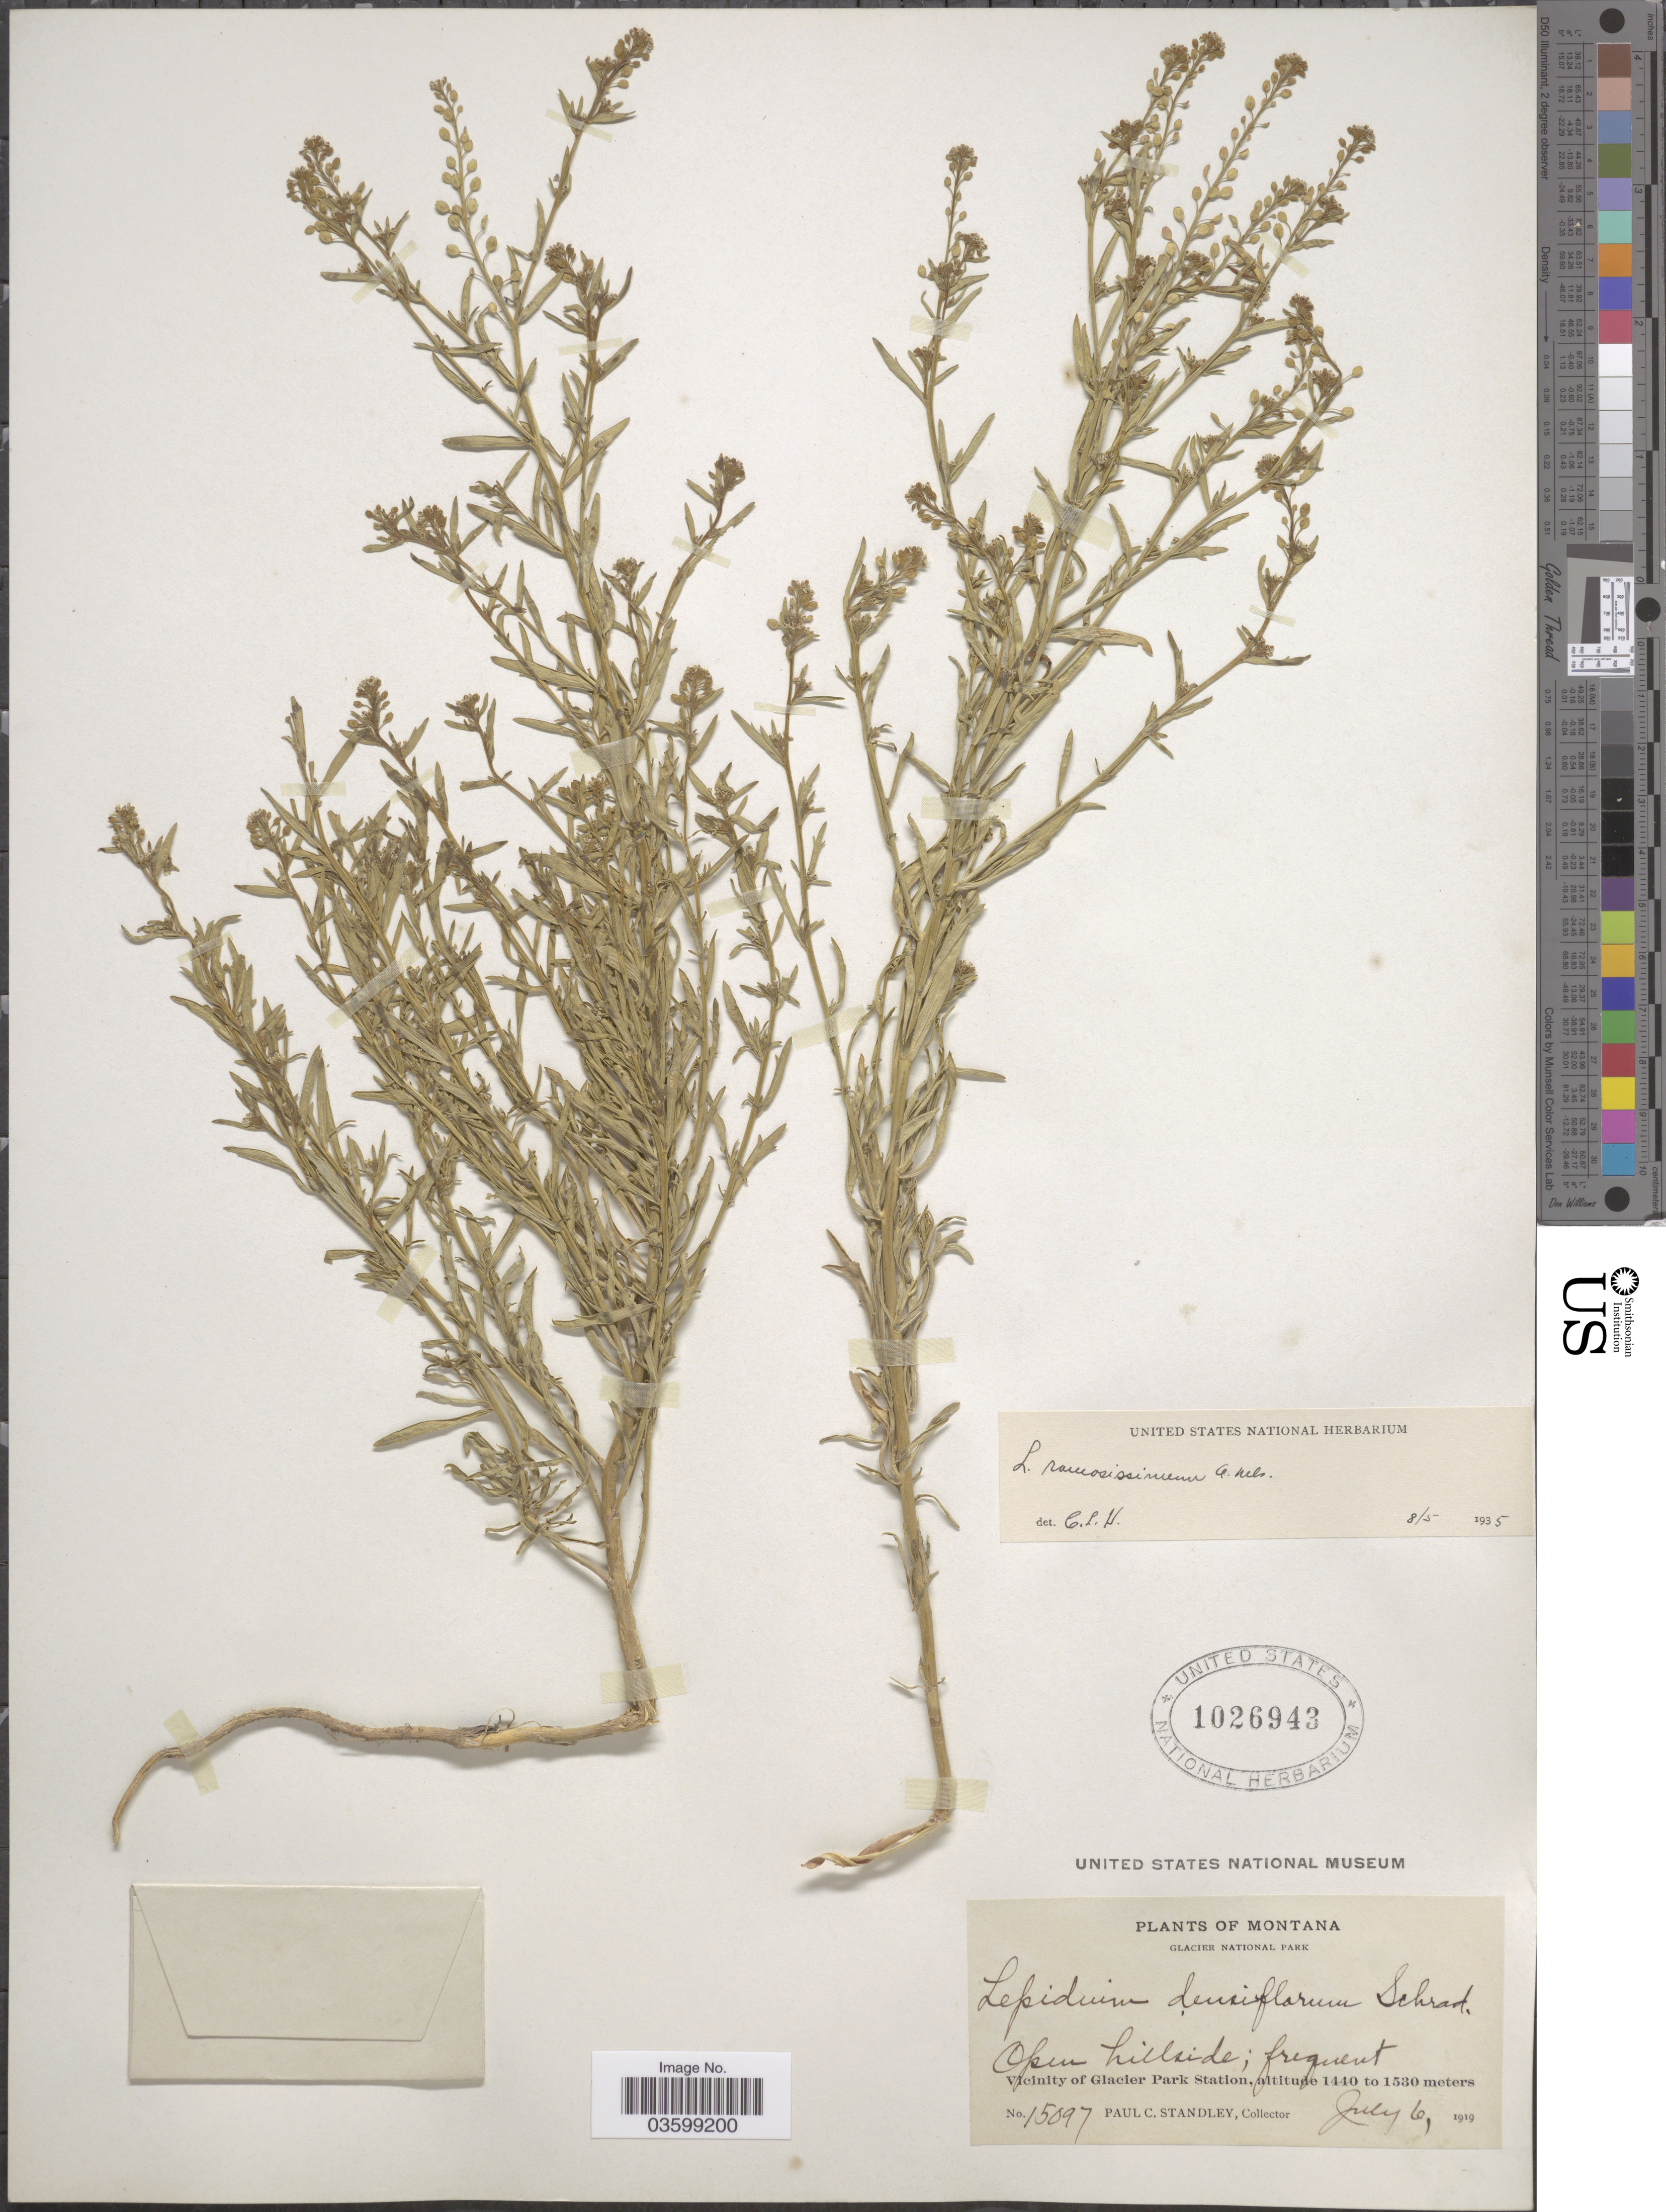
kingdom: Plantae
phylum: Tracheophyta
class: Magnoliopsida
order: Brassicales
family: Brassicaceae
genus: Lepidium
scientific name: Lepidium ramosissimum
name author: A. Nelson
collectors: P. C. Standley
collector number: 15097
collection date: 1919-07-06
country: United States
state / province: Montana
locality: Glacier National Park. Vicinity of Glacier Park Station.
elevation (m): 1440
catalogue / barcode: US 1026943